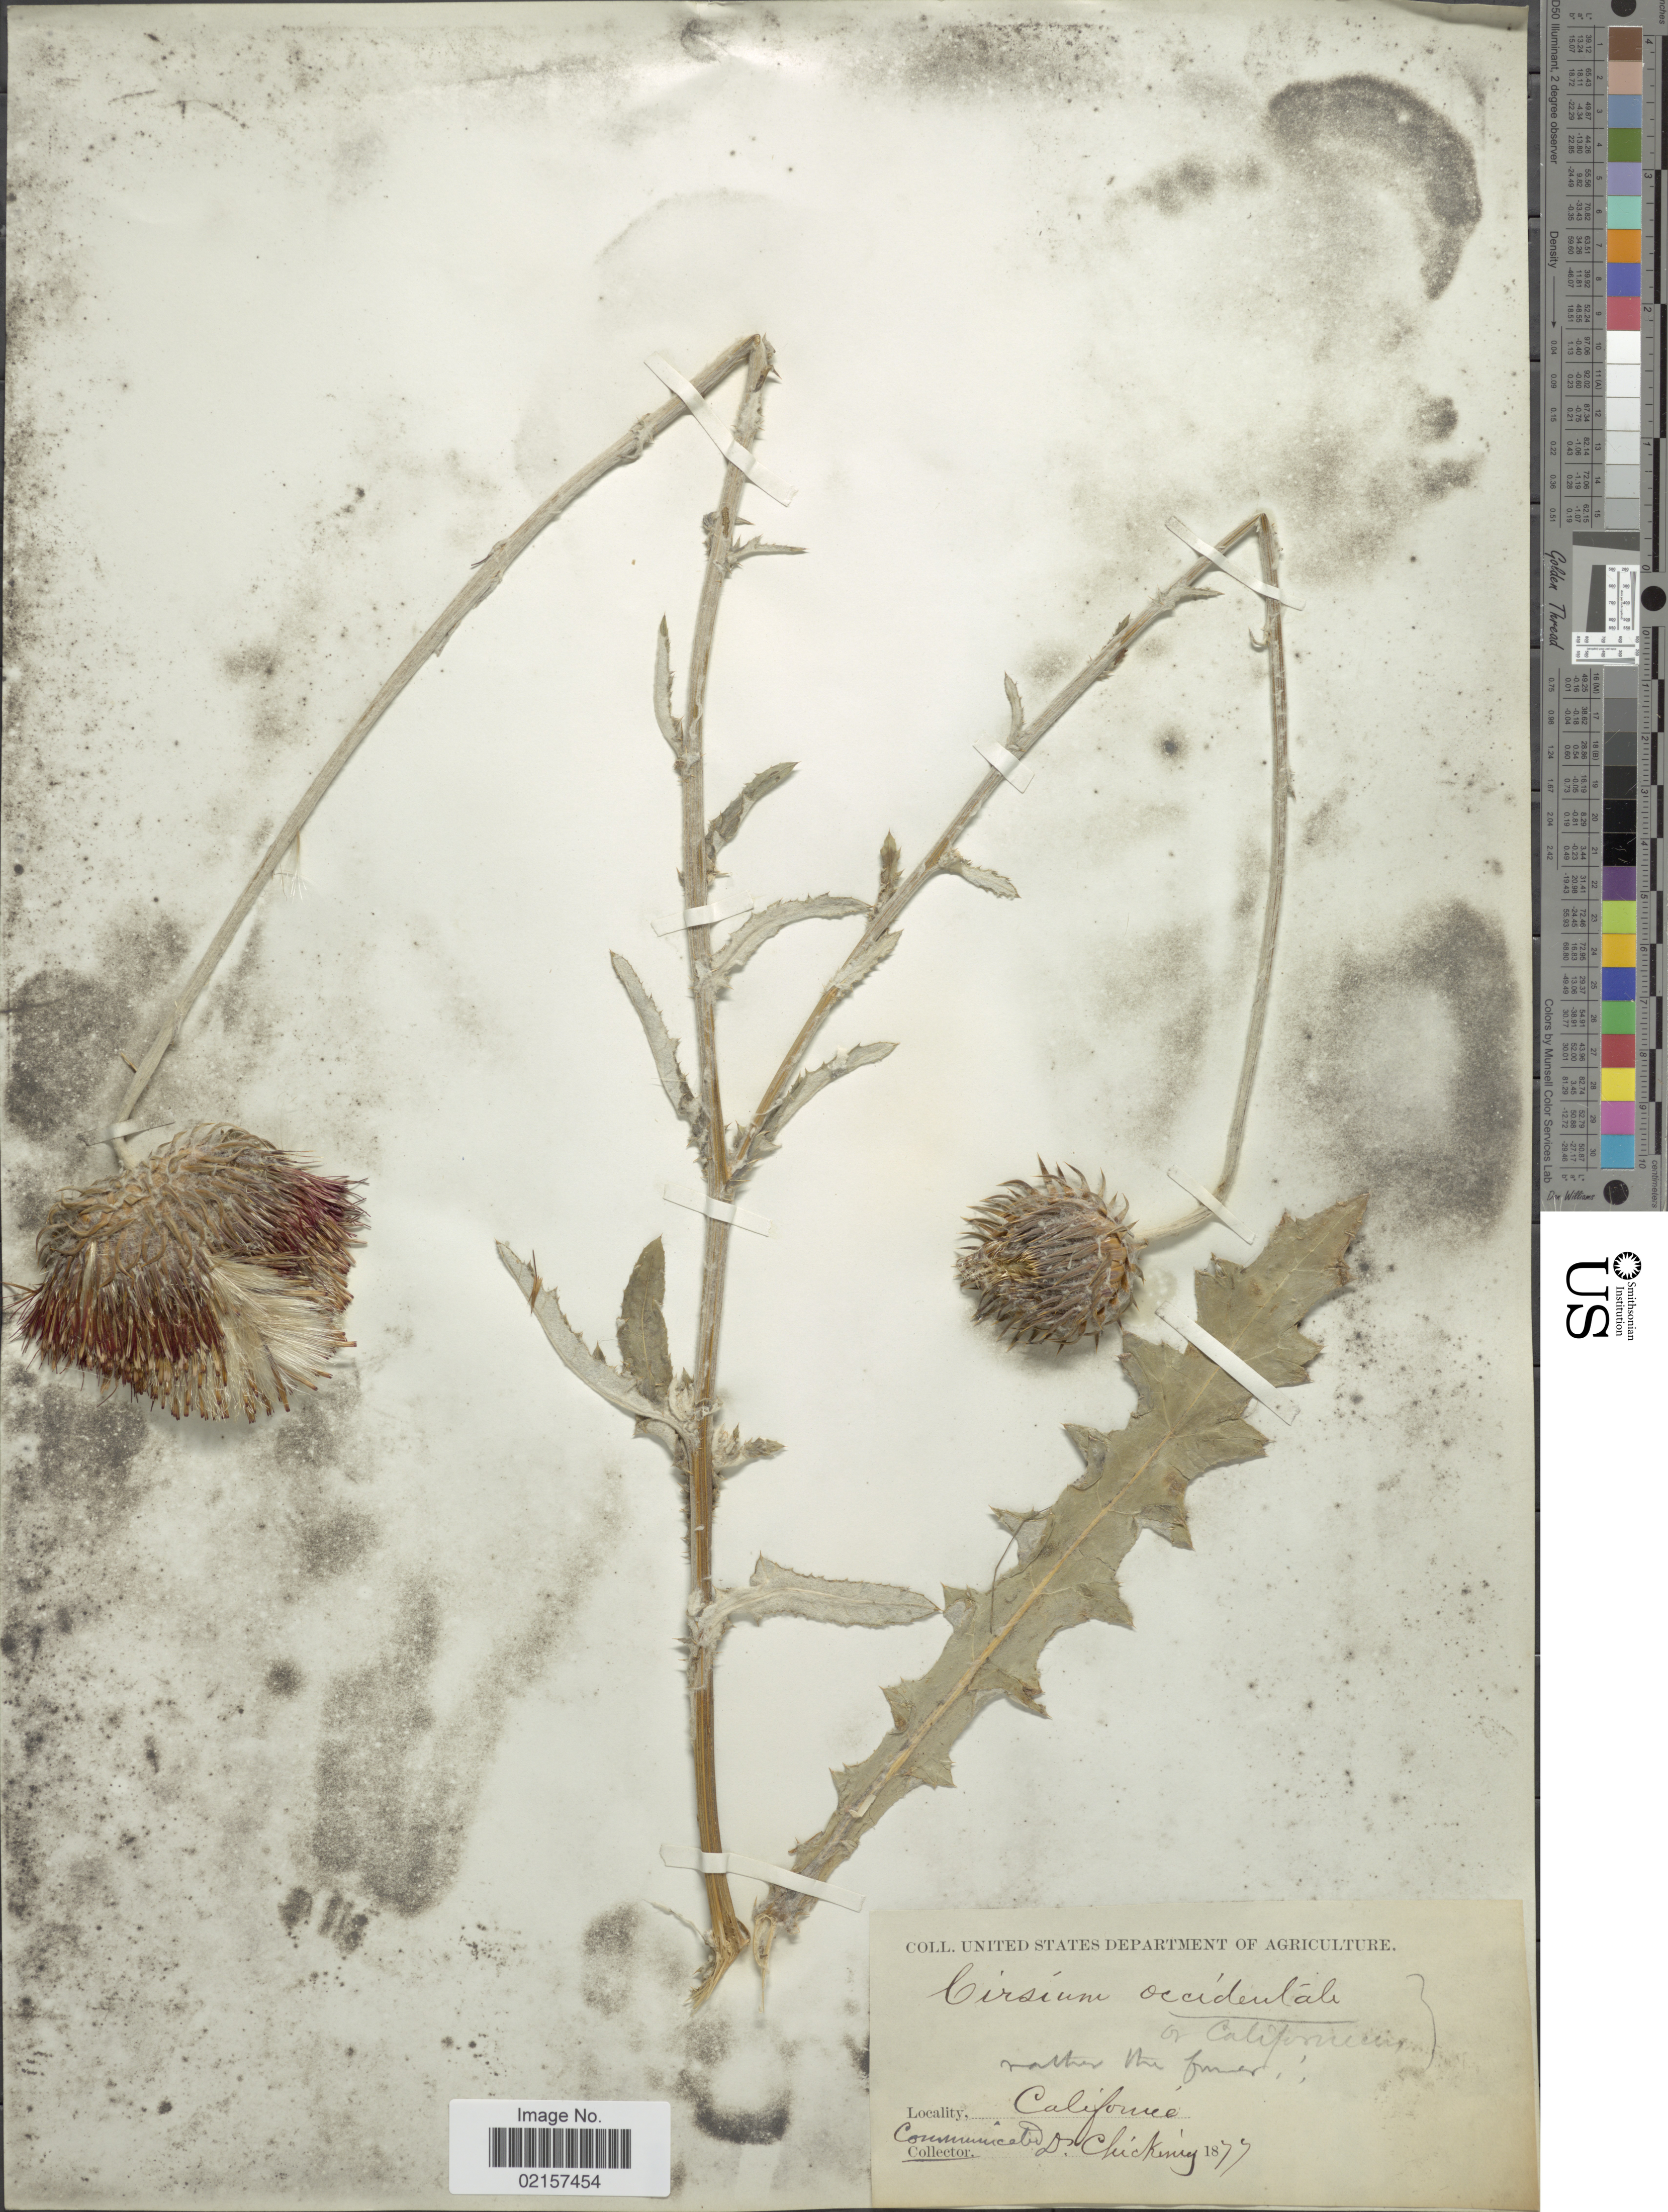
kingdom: Plantae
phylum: Tracheophyta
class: Magnoliopsida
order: Asterales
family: Asteraceae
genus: Cirsium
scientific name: Cirsium occidentale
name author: (Nutt.) Jeps.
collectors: Chickering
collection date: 1877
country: United States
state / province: California